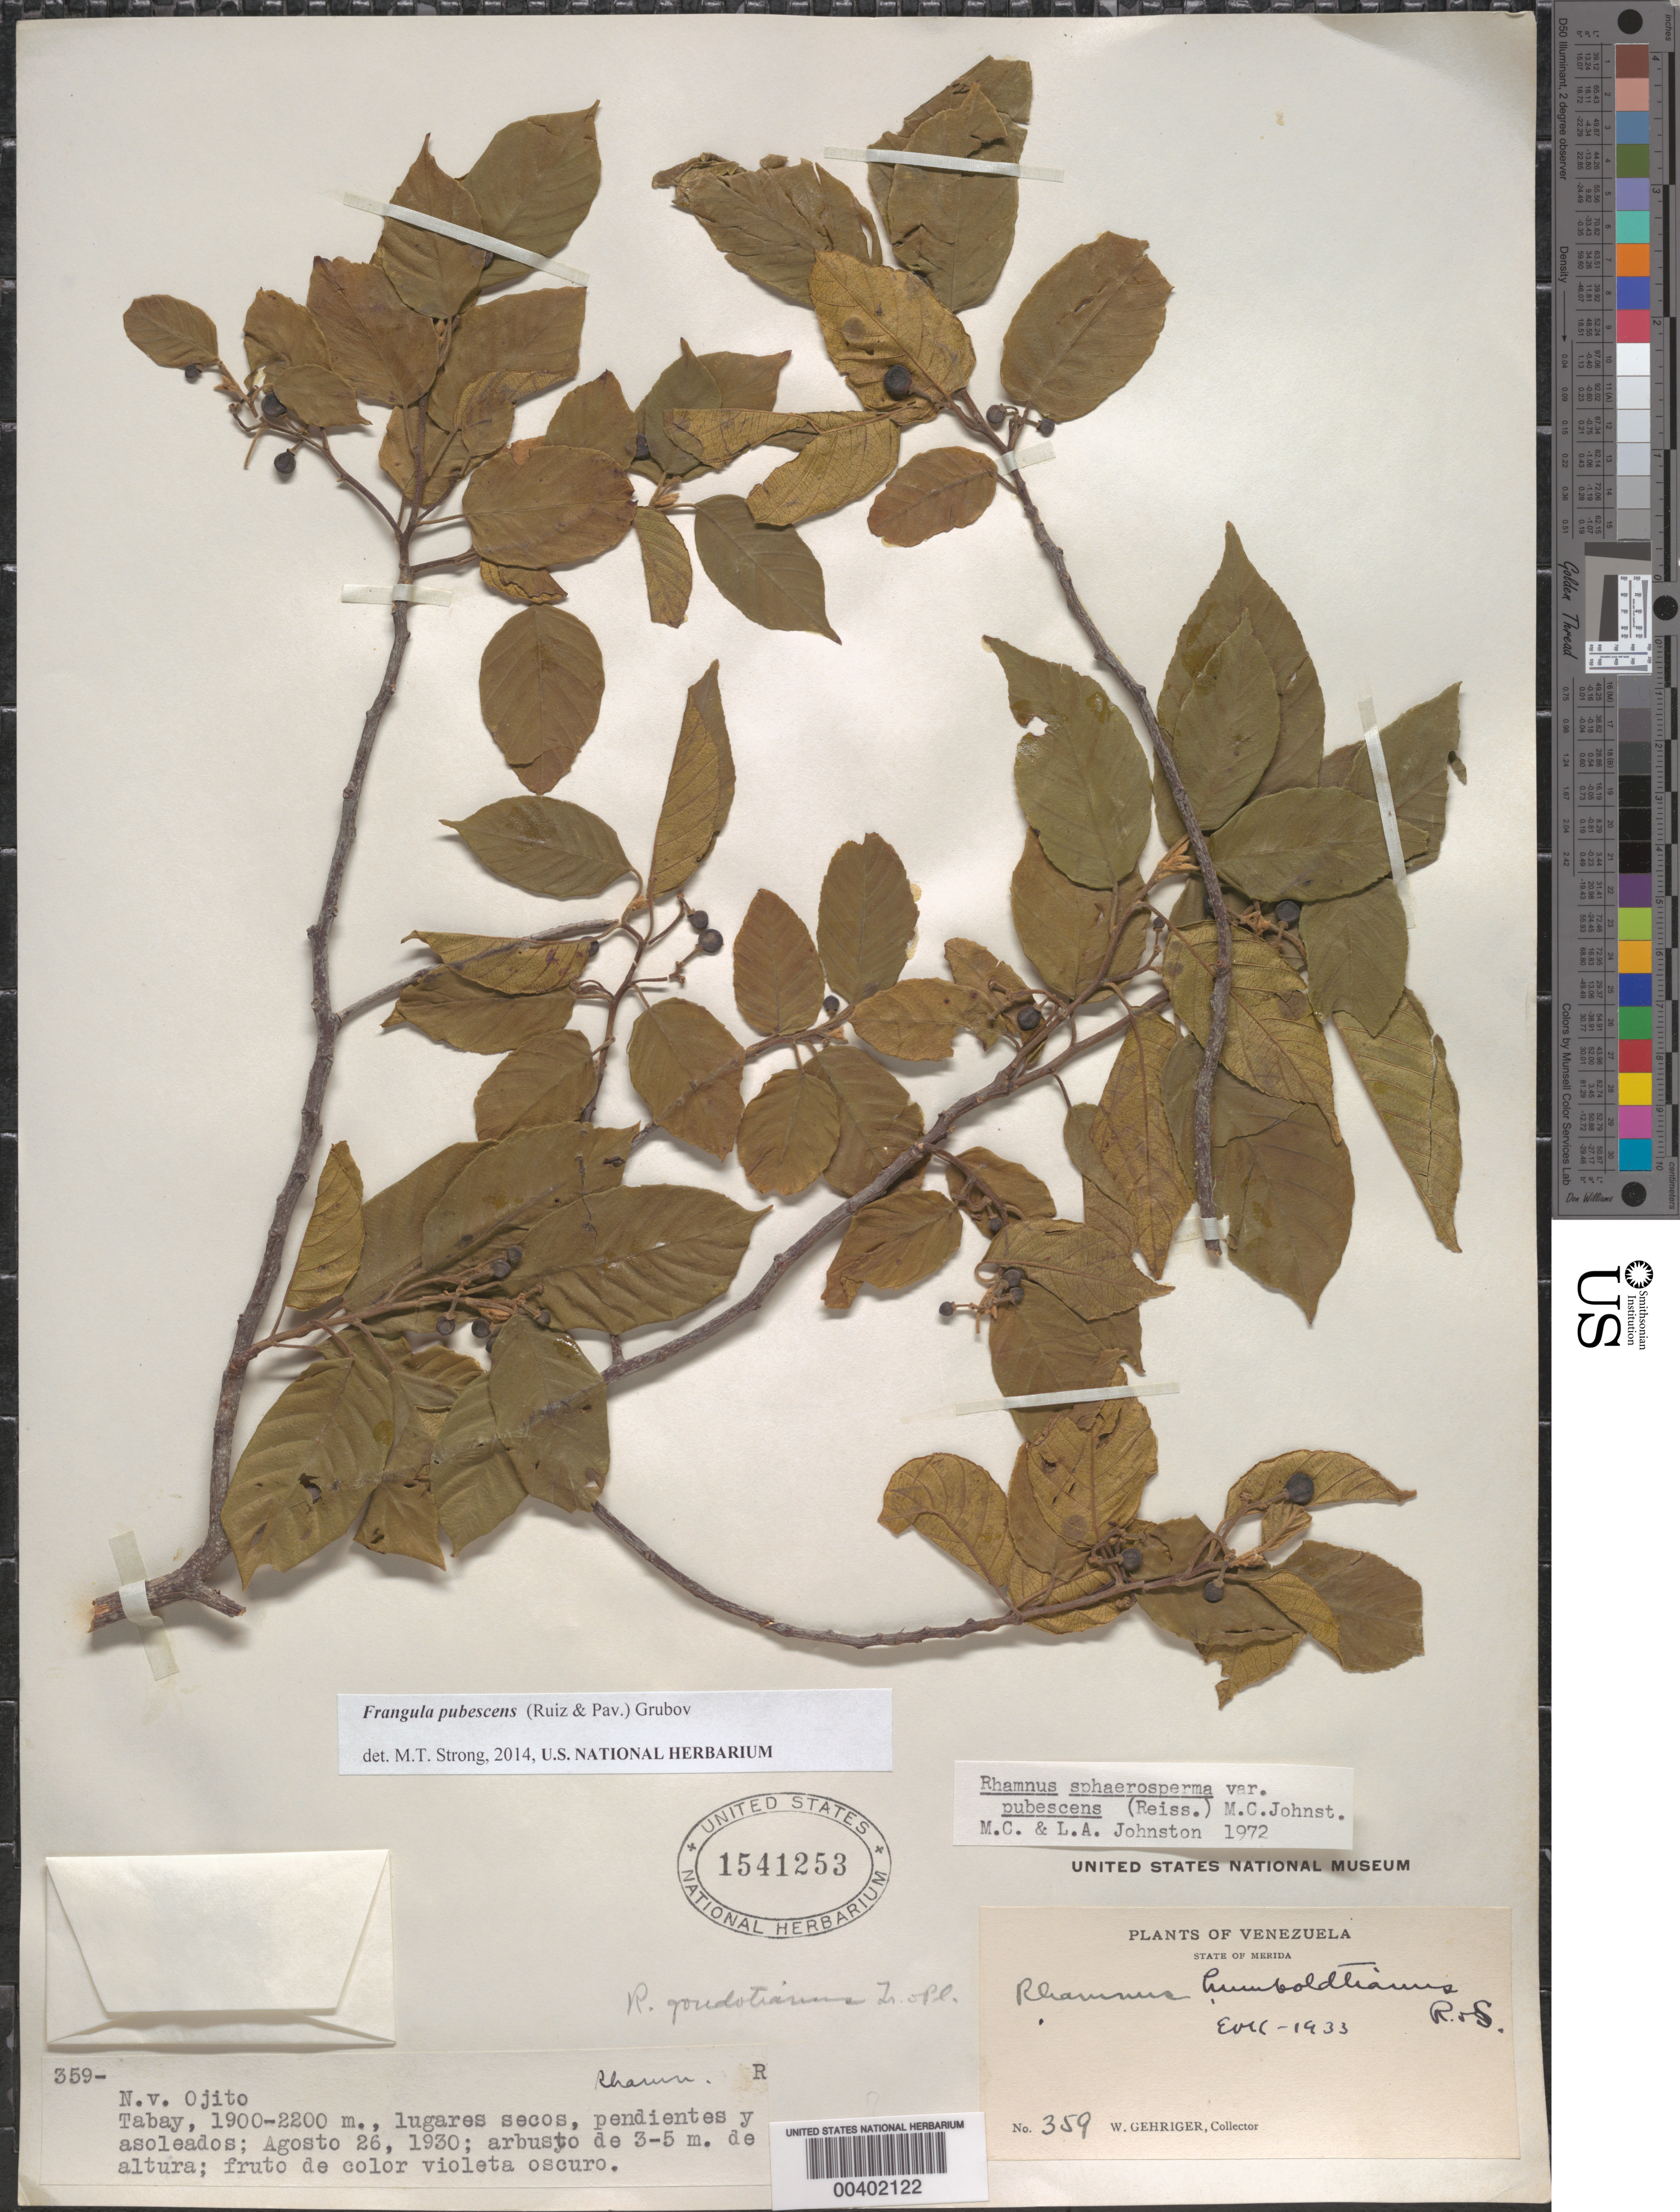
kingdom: Plantae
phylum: Tracheophyta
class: Magnoliopsida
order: Rosales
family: Rhamnaceae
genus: Frangula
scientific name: Frangula pubescens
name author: (Ruiz & Pav.) Grubov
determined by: Strong, M. T., (US), Smithsonian Institution - National Museum of Natural History (UNITED STATES)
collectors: W. Gehriger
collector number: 359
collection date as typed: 26 Aug 1930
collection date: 1930-08-26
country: Venezuela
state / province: Mérida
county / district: Libertador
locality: Tabay Tabay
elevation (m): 1900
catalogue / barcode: US 1541253